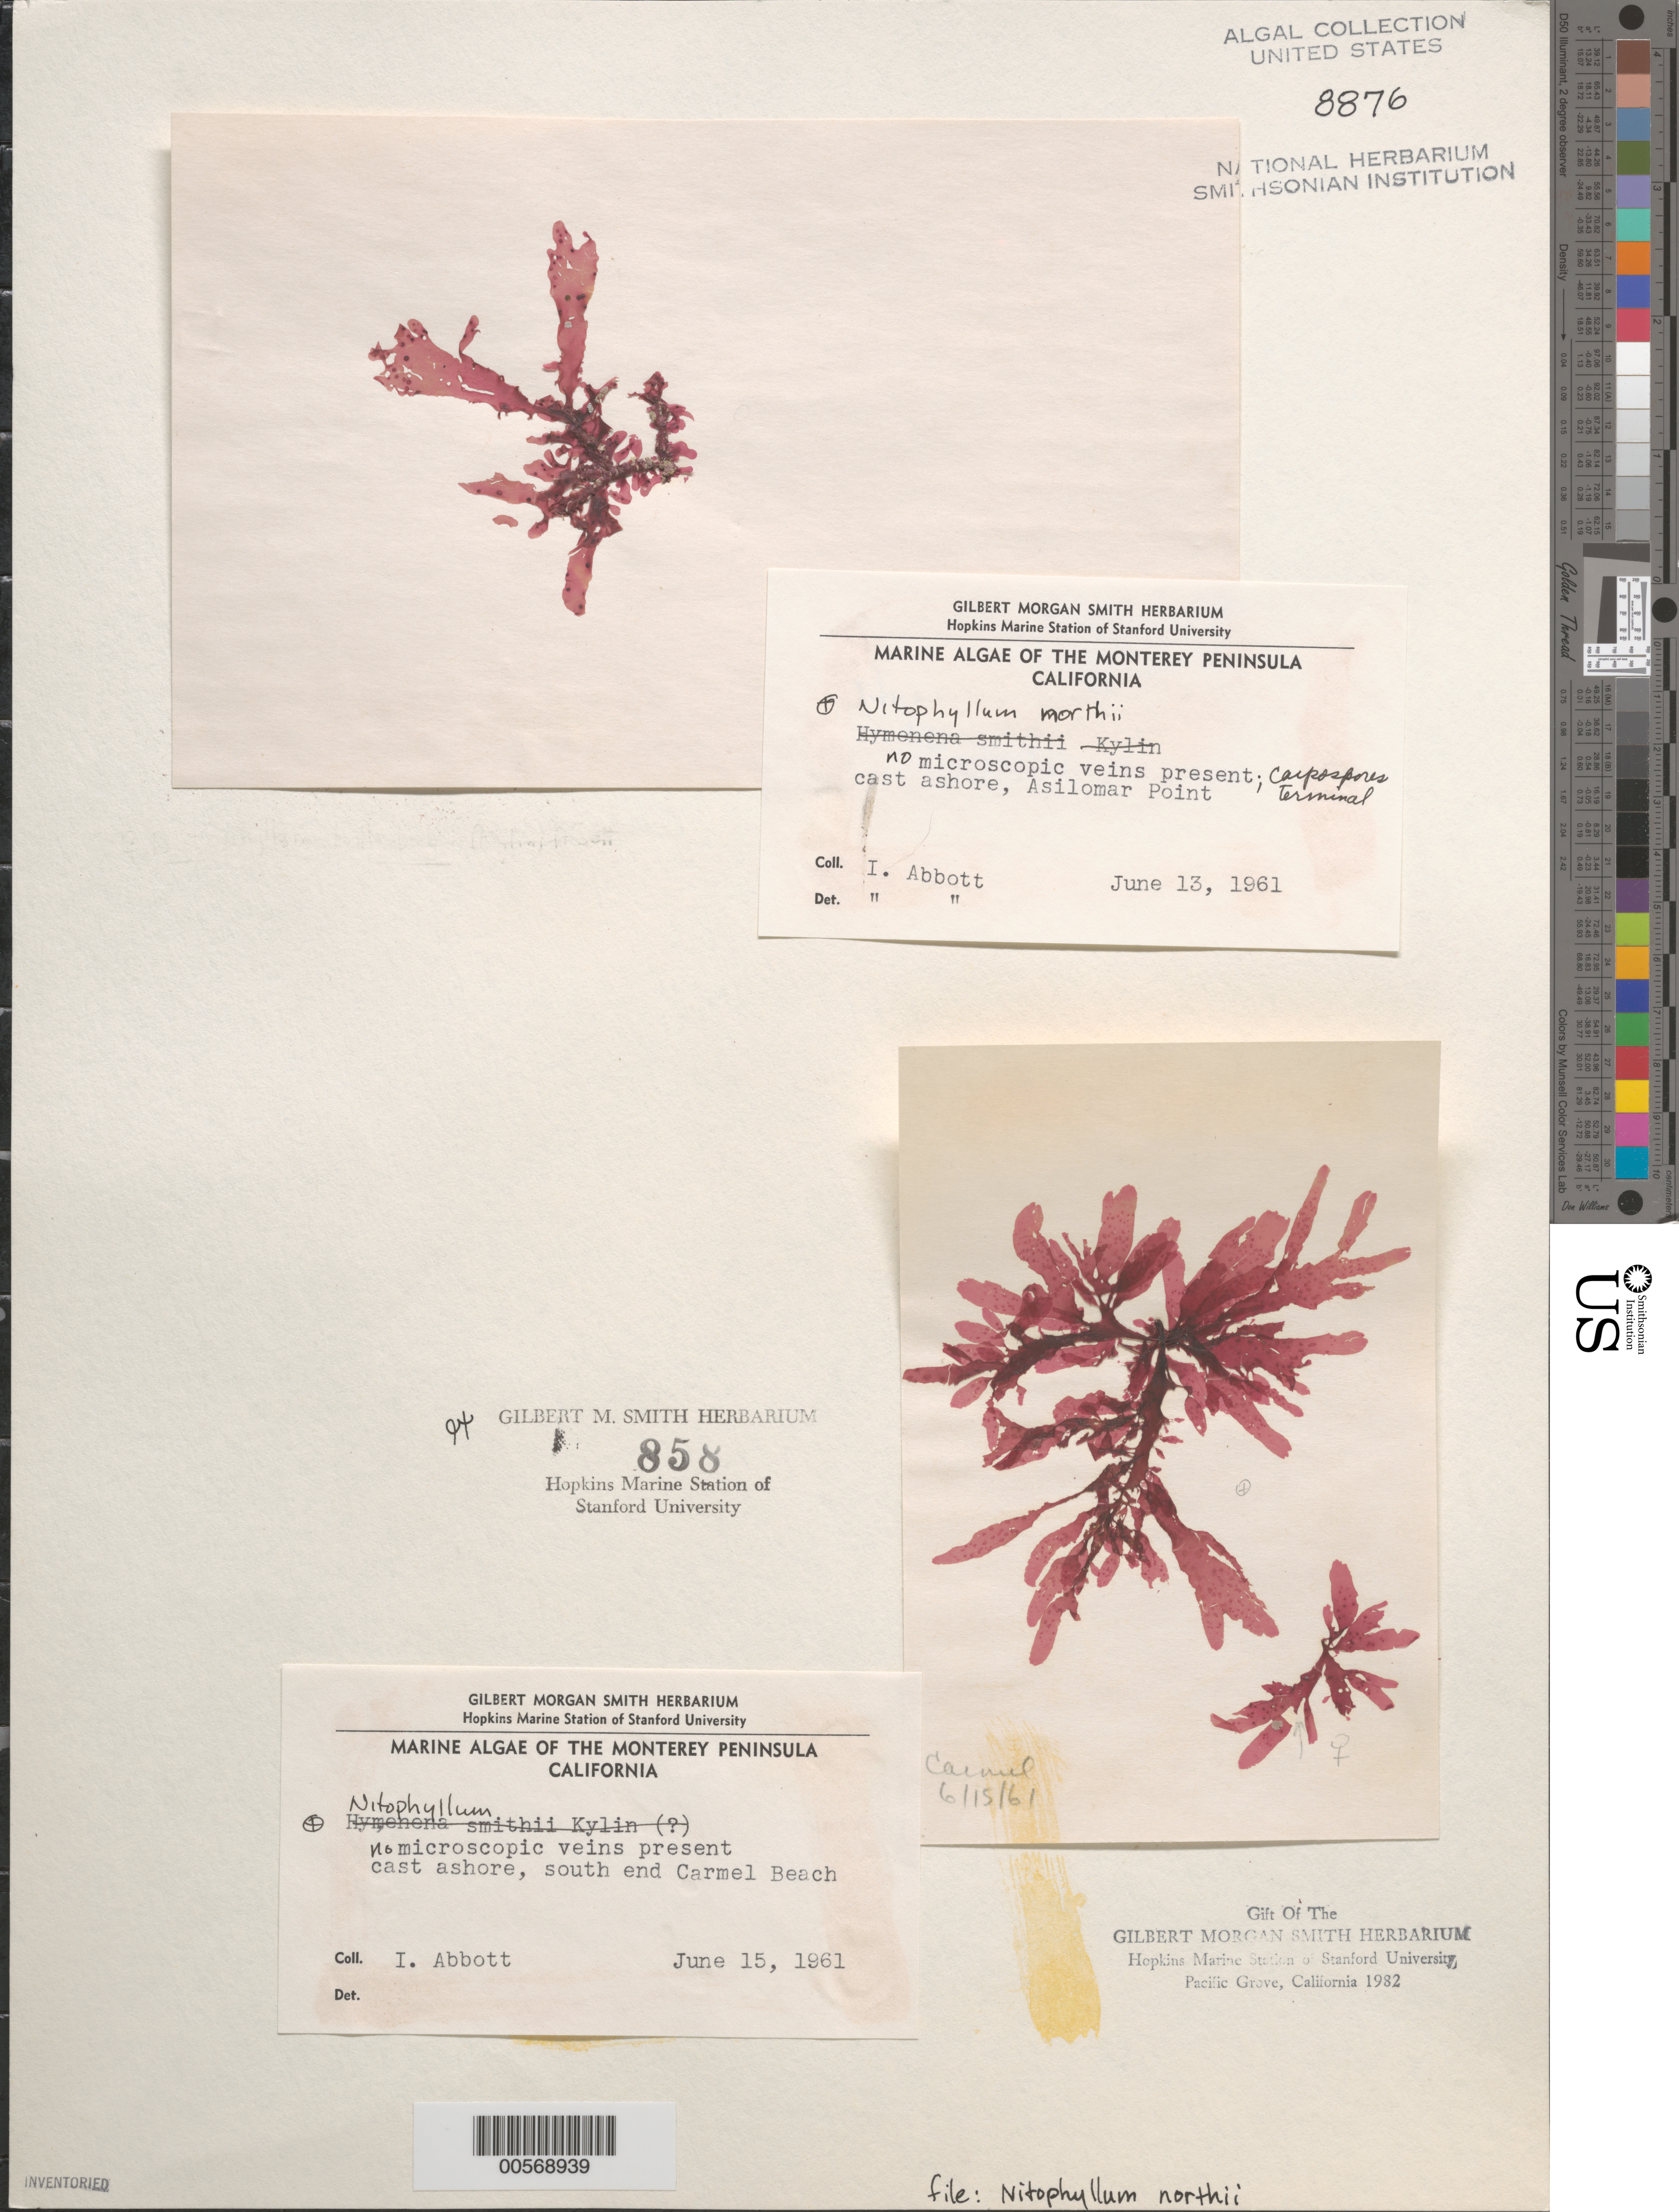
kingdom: Plantae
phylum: Rhodophyta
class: Florideophyceae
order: Ceramiales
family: Delesseriaceae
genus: Nitophyllum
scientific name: Nitophyllum northii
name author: Hollenb. & I.A. Abbott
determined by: Abbott, Isabella A.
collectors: I. A. Abbott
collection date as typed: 13 Jun 1961 and 15 Jun 1961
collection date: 1961-06-13,1961-06-15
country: United States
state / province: California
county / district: Monterey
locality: Asilomar Point and Carmel Beach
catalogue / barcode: US 8876